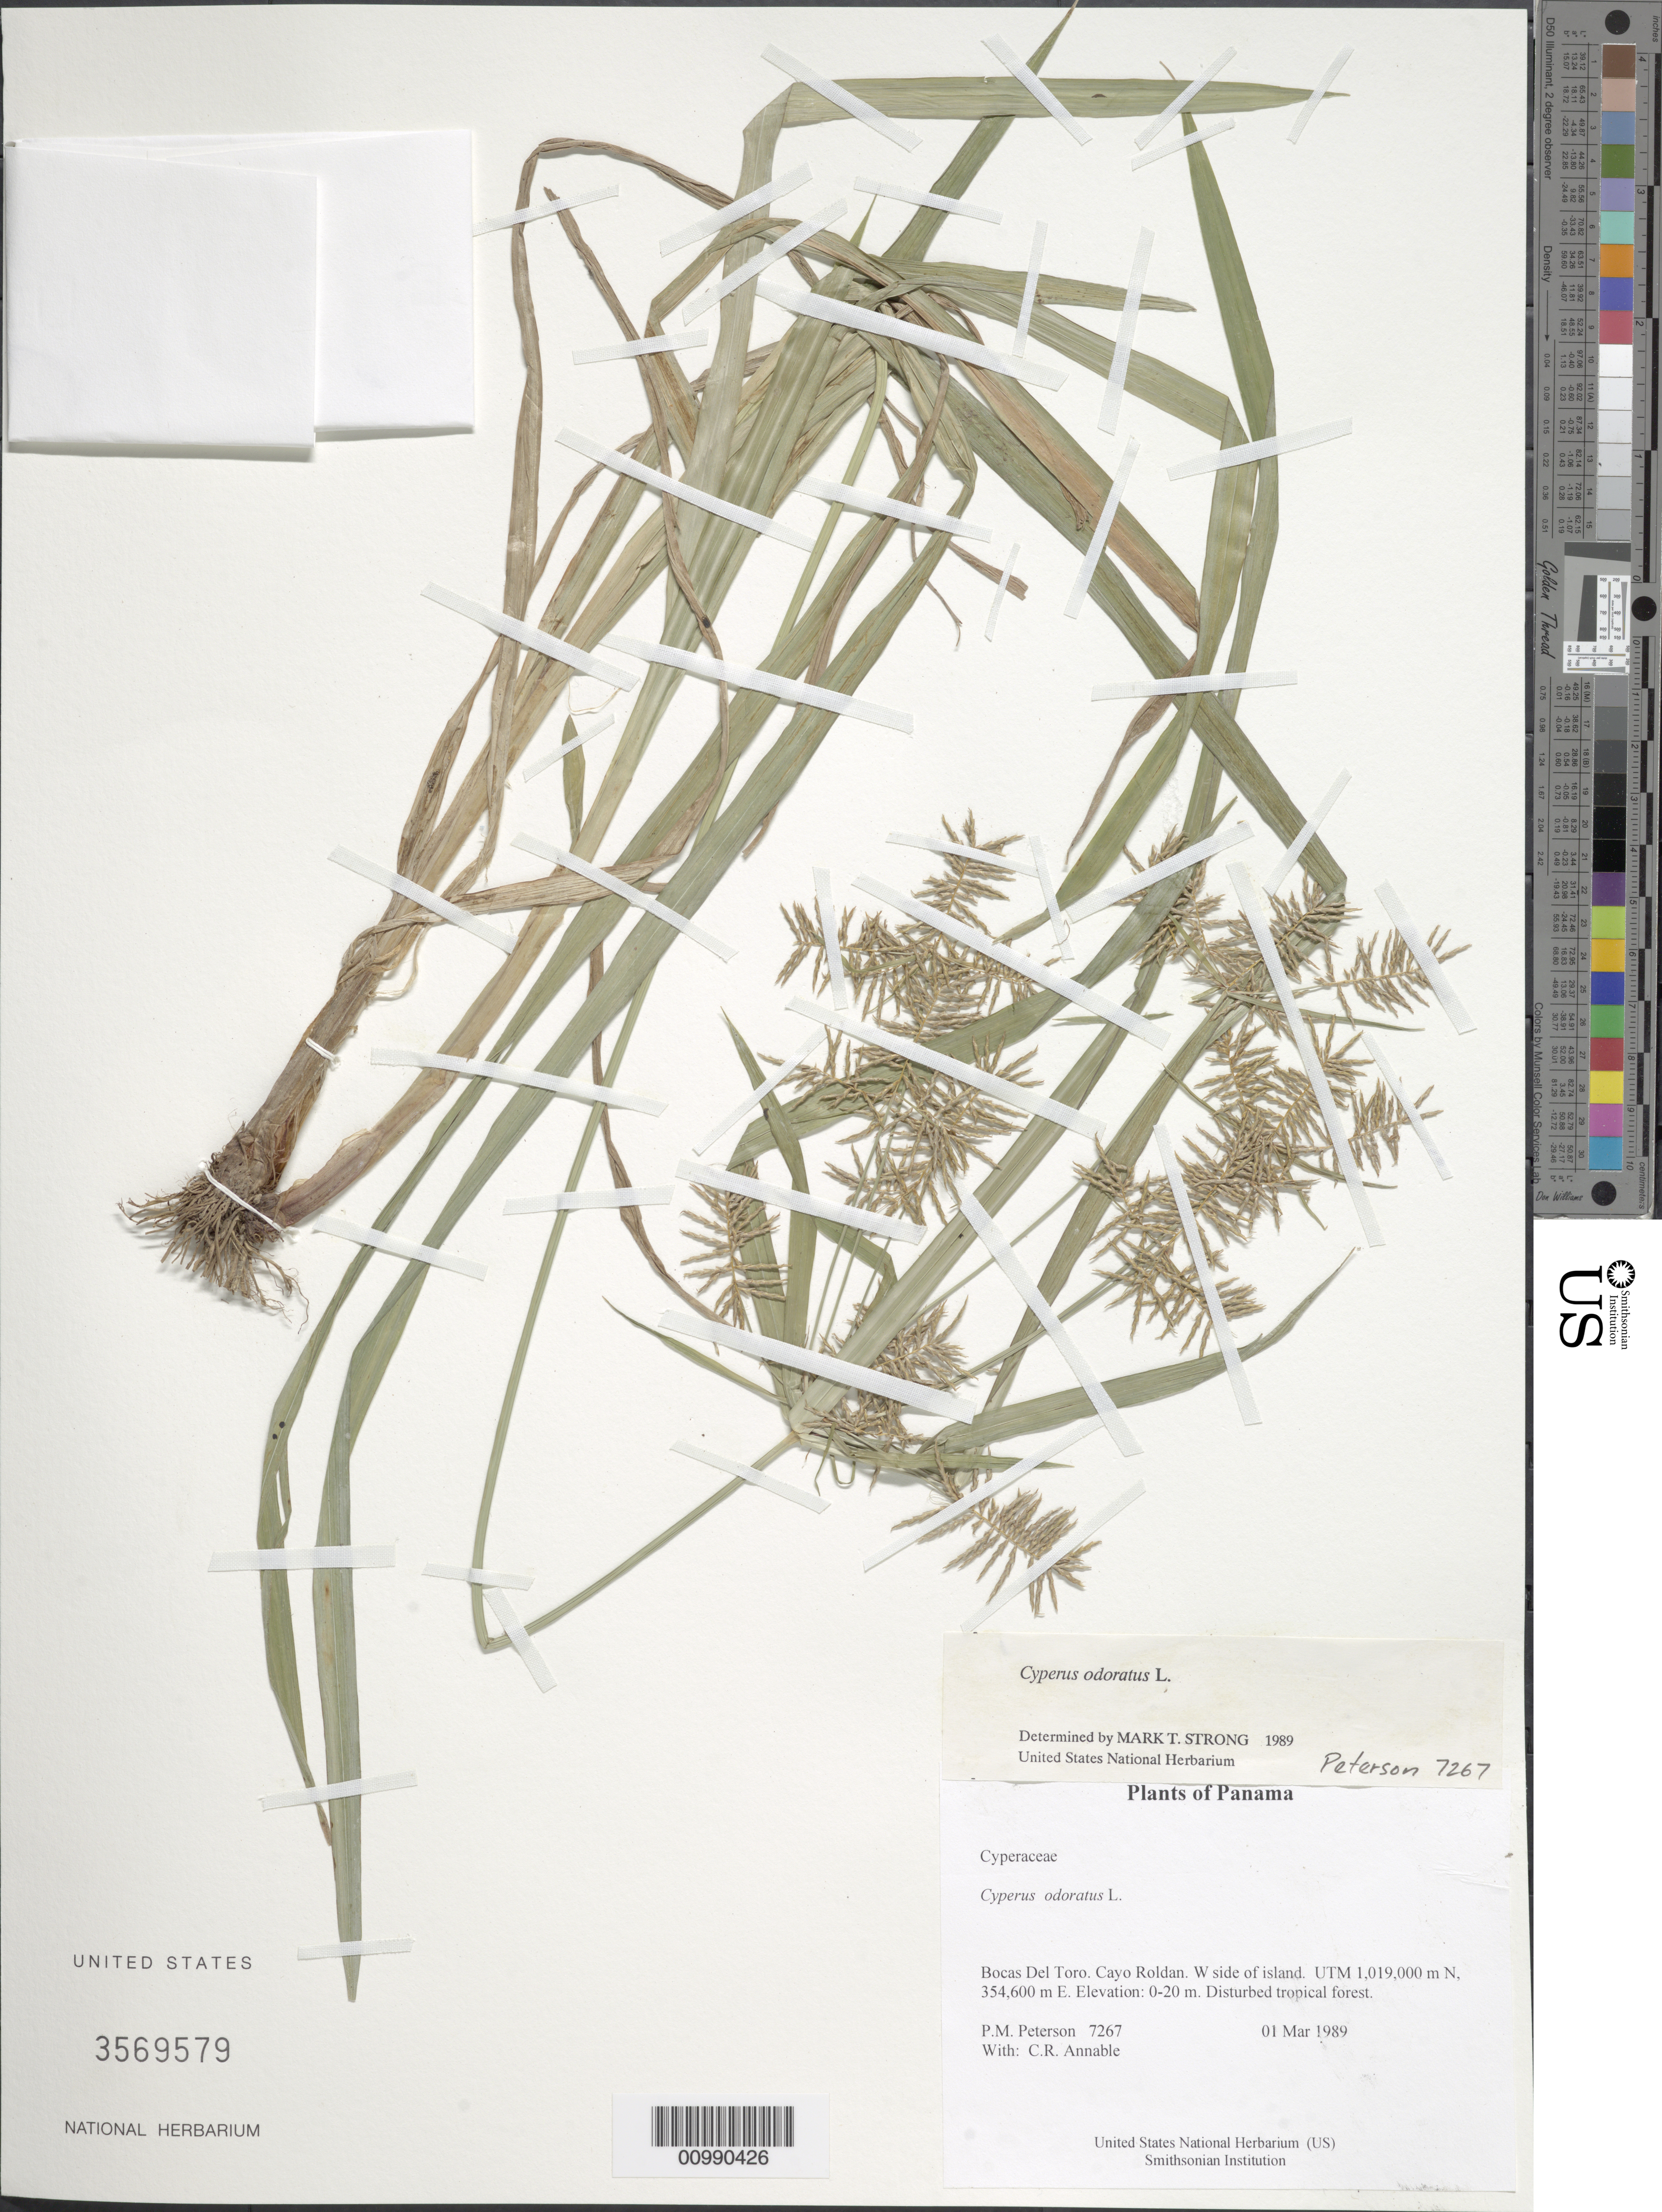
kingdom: Plantae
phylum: Tracheophyta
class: Liliopsida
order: Poales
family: Cyperaceae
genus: Cyperus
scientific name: Cyperus odoratus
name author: L.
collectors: P. M. Peterson & C. R. Annable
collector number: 07267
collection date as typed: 01 Mar 1989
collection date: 1989-03-01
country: Panama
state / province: Bocas del Toro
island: Cayo Roldan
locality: W side of island. UTM 1,019,000 m N, 354,600 m E.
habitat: Disturbed tropical forest.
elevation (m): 0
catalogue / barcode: US 3569579